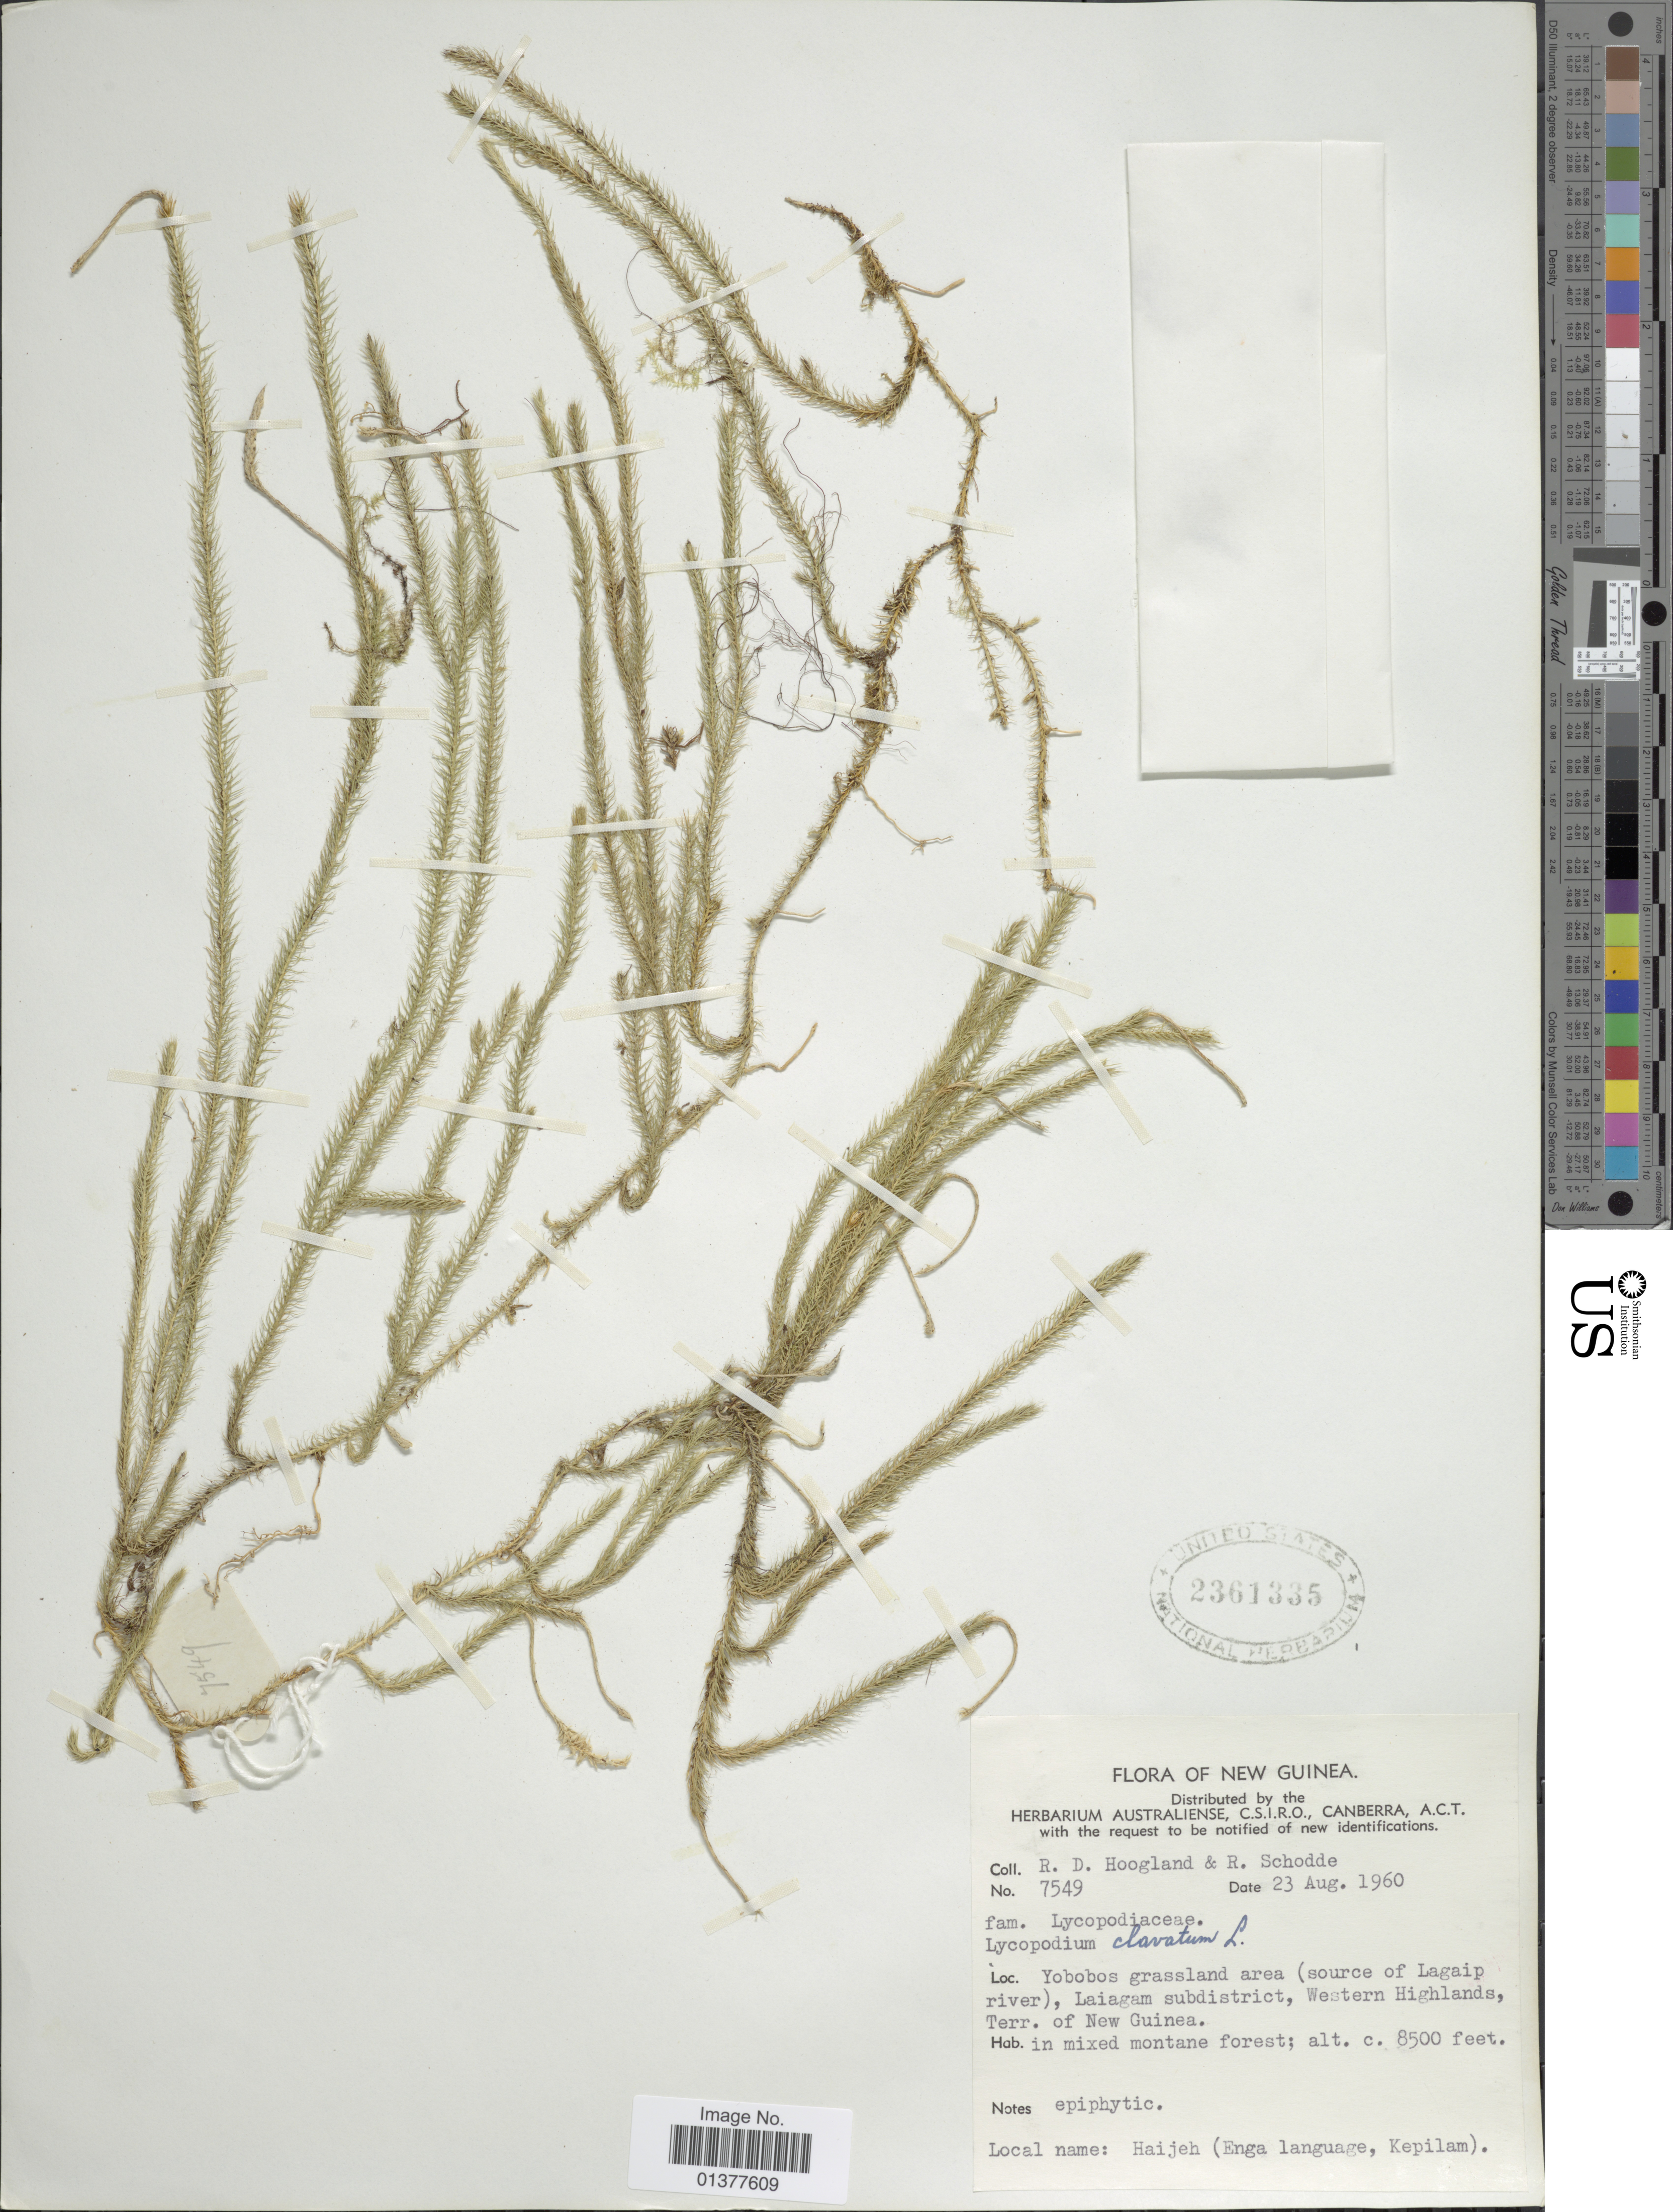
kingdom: Plantae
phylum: Tracheophyta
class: Lycopodiopsida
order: Lycopodiales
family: Lycopodiaceae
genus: Lycopodium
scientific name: Lycopodium hygrophilum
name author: Alderw.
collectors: R. D. Hoogland & R. Schodde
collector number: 7549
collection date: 1960-08-23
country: Papua New Guinea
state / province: Western Highlands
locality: New Guinea, Yobobos grassland area(source of Lagaip river), Laiagam subdistrict, Western Highlands, Terr. of new Guinea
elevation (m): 2591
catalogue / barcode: US 2361335